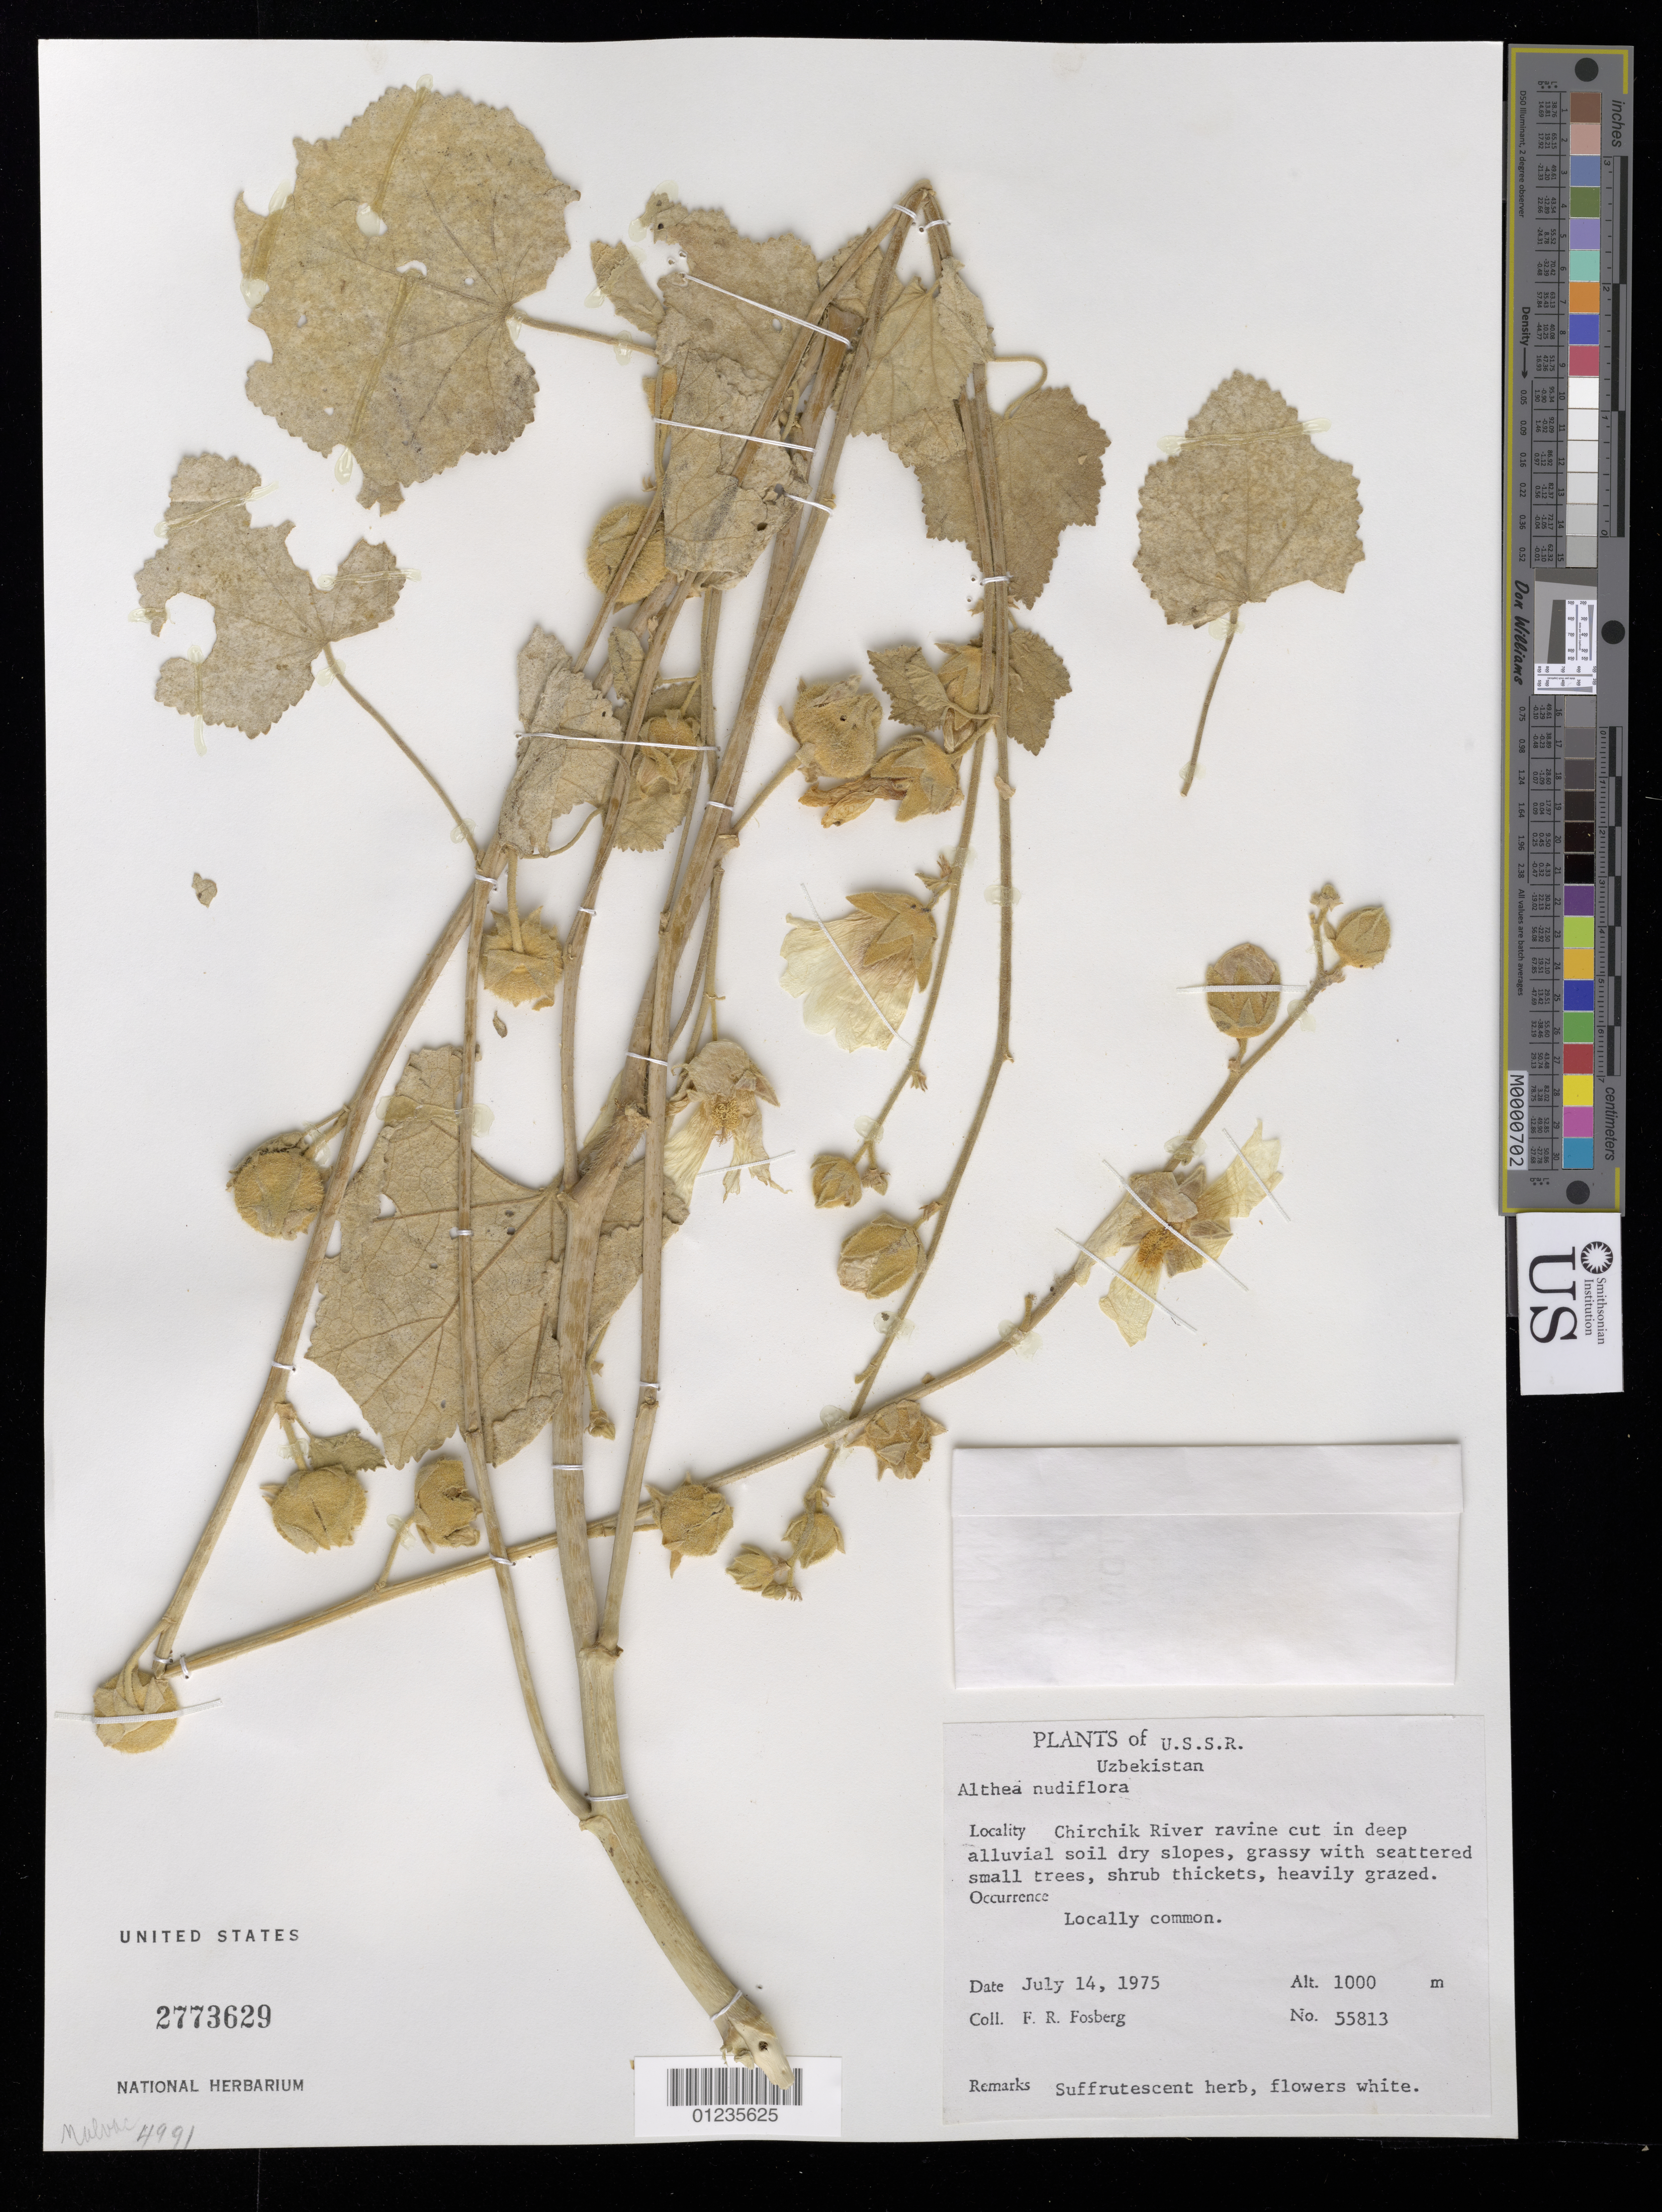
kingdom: Plantae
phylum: Tracheophyta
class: Magnoliopsida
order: Malvales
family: Malvaceae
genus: Althaea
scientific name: Althaea nudiflora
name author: (Lindl.) Boiss.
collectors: F. R. Fosberg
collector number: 55813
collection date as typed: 14 Jul 1975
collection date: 1975-07-14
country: Uzbekistan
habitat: Alluvial soil dry slopes. Shrub thickets.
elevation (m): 1000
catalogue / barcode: US 2773629